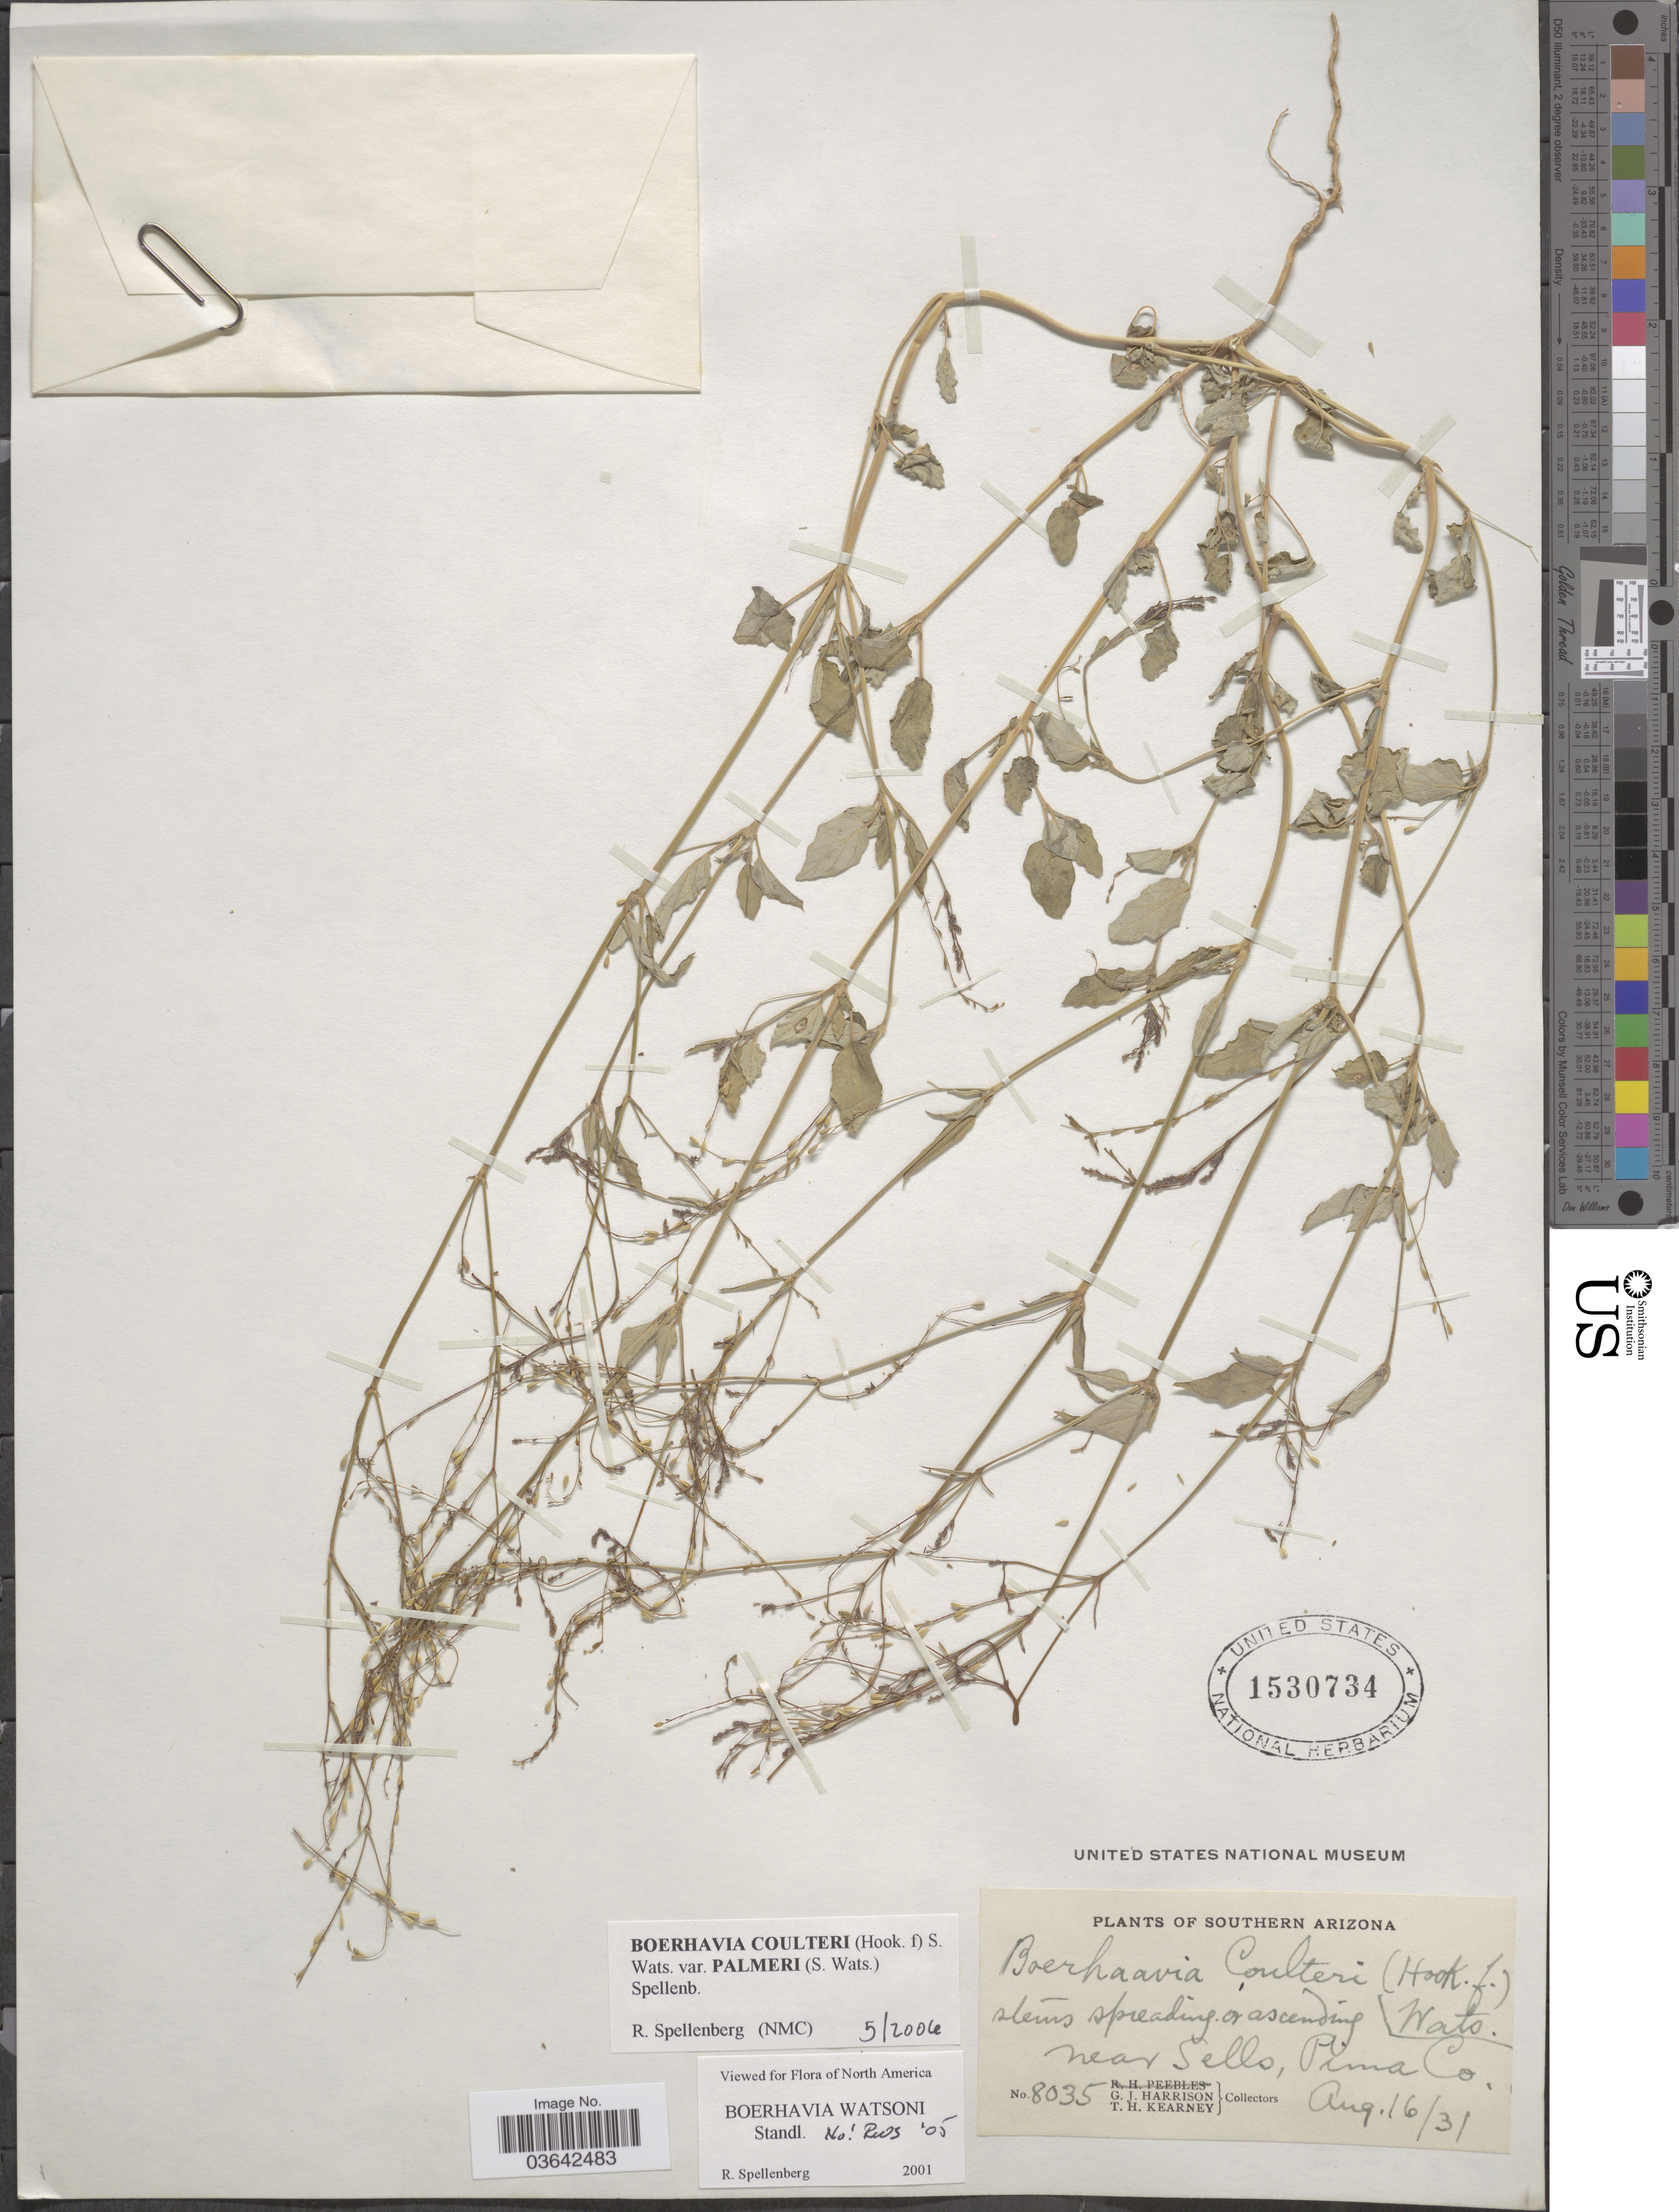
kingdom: Plantae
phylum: Tracheophyta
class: Magnoliopsida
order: Caryophyllales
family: Nyctaginaceae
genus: Boerhavia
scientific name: Boerhavia coulteri var. palmeri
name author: (S. Watson) Spellenb.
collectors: G. J. Harrison & T. H. Kearney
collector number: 8035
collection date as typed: Transcribed d/m/y: 16/8/31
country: United States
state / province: Arizona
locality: Southern Arizona. Near Sells, Pima Co.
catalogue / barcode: US 1530734